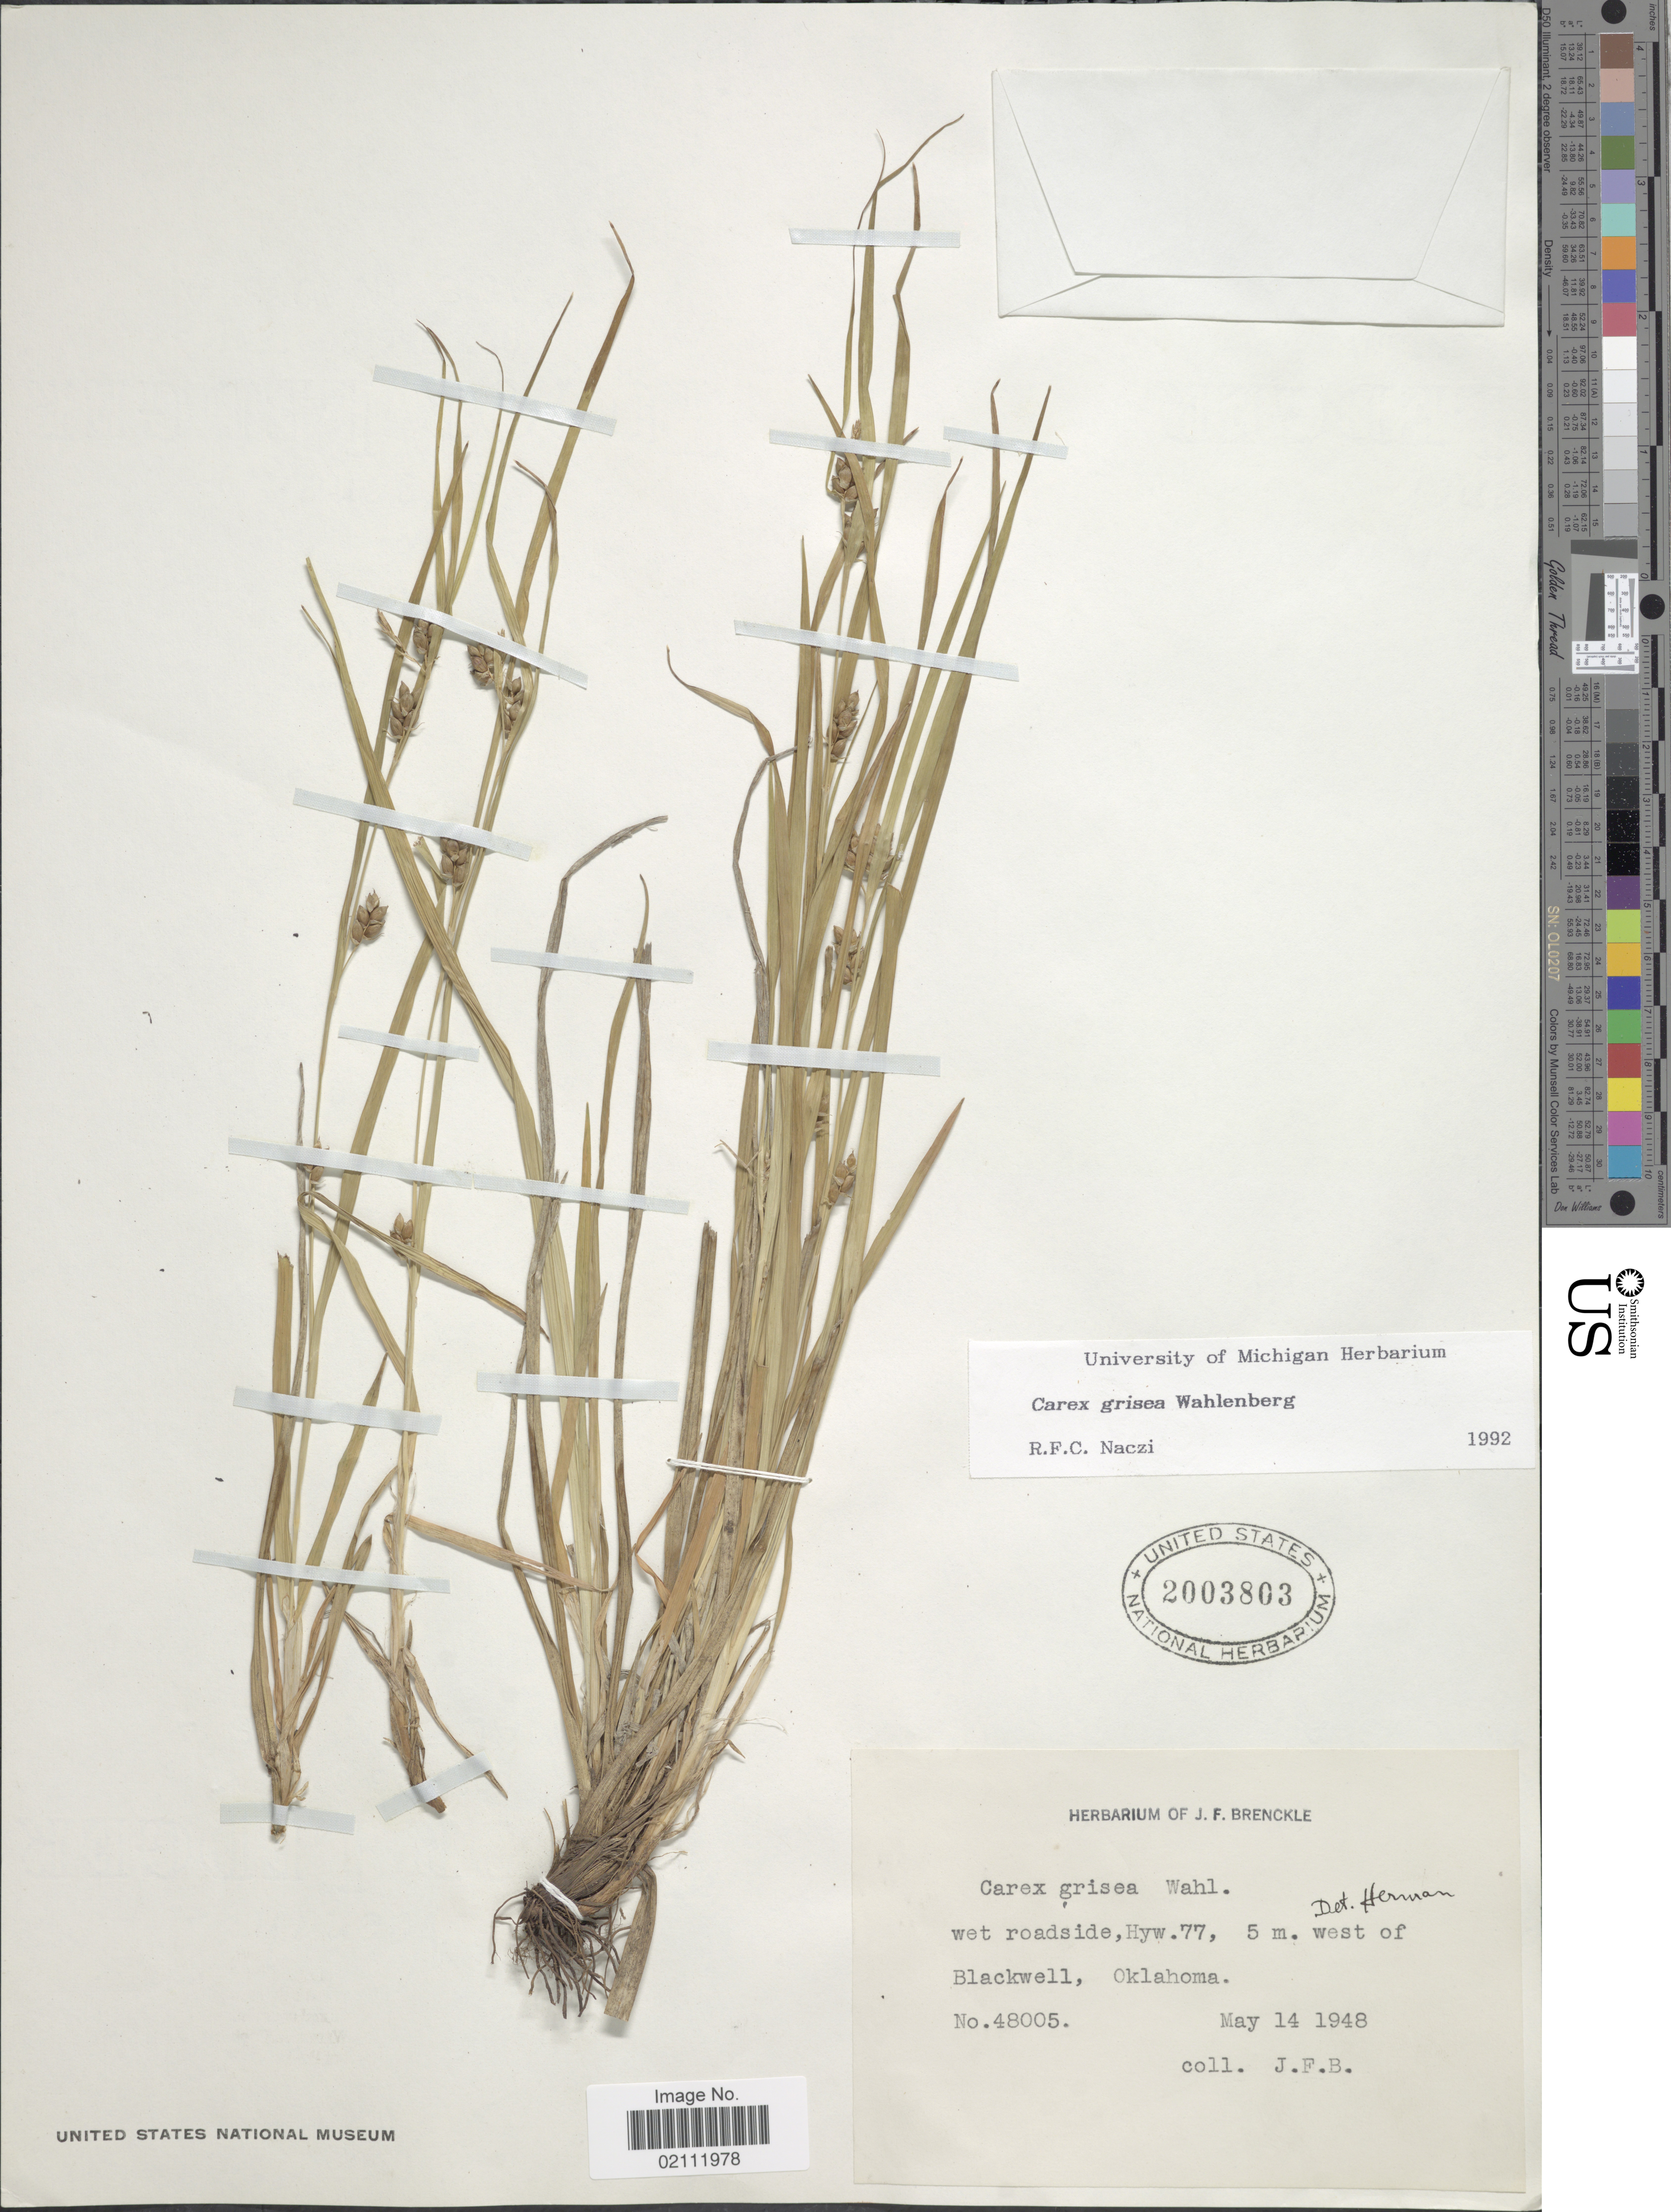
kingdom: Plantae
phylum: Tracheophyta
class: Liliopsida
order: Poales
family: Cyperaceae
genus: Carex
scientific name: Carex grisea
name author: Wahlenb.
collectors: J. Brenckle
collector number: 48005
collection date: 1948-05-14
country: United States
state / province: Oklahoma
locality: Wet roadside, Hyw. 77, 5 m. west of Blackwell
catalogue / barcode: US 2003803